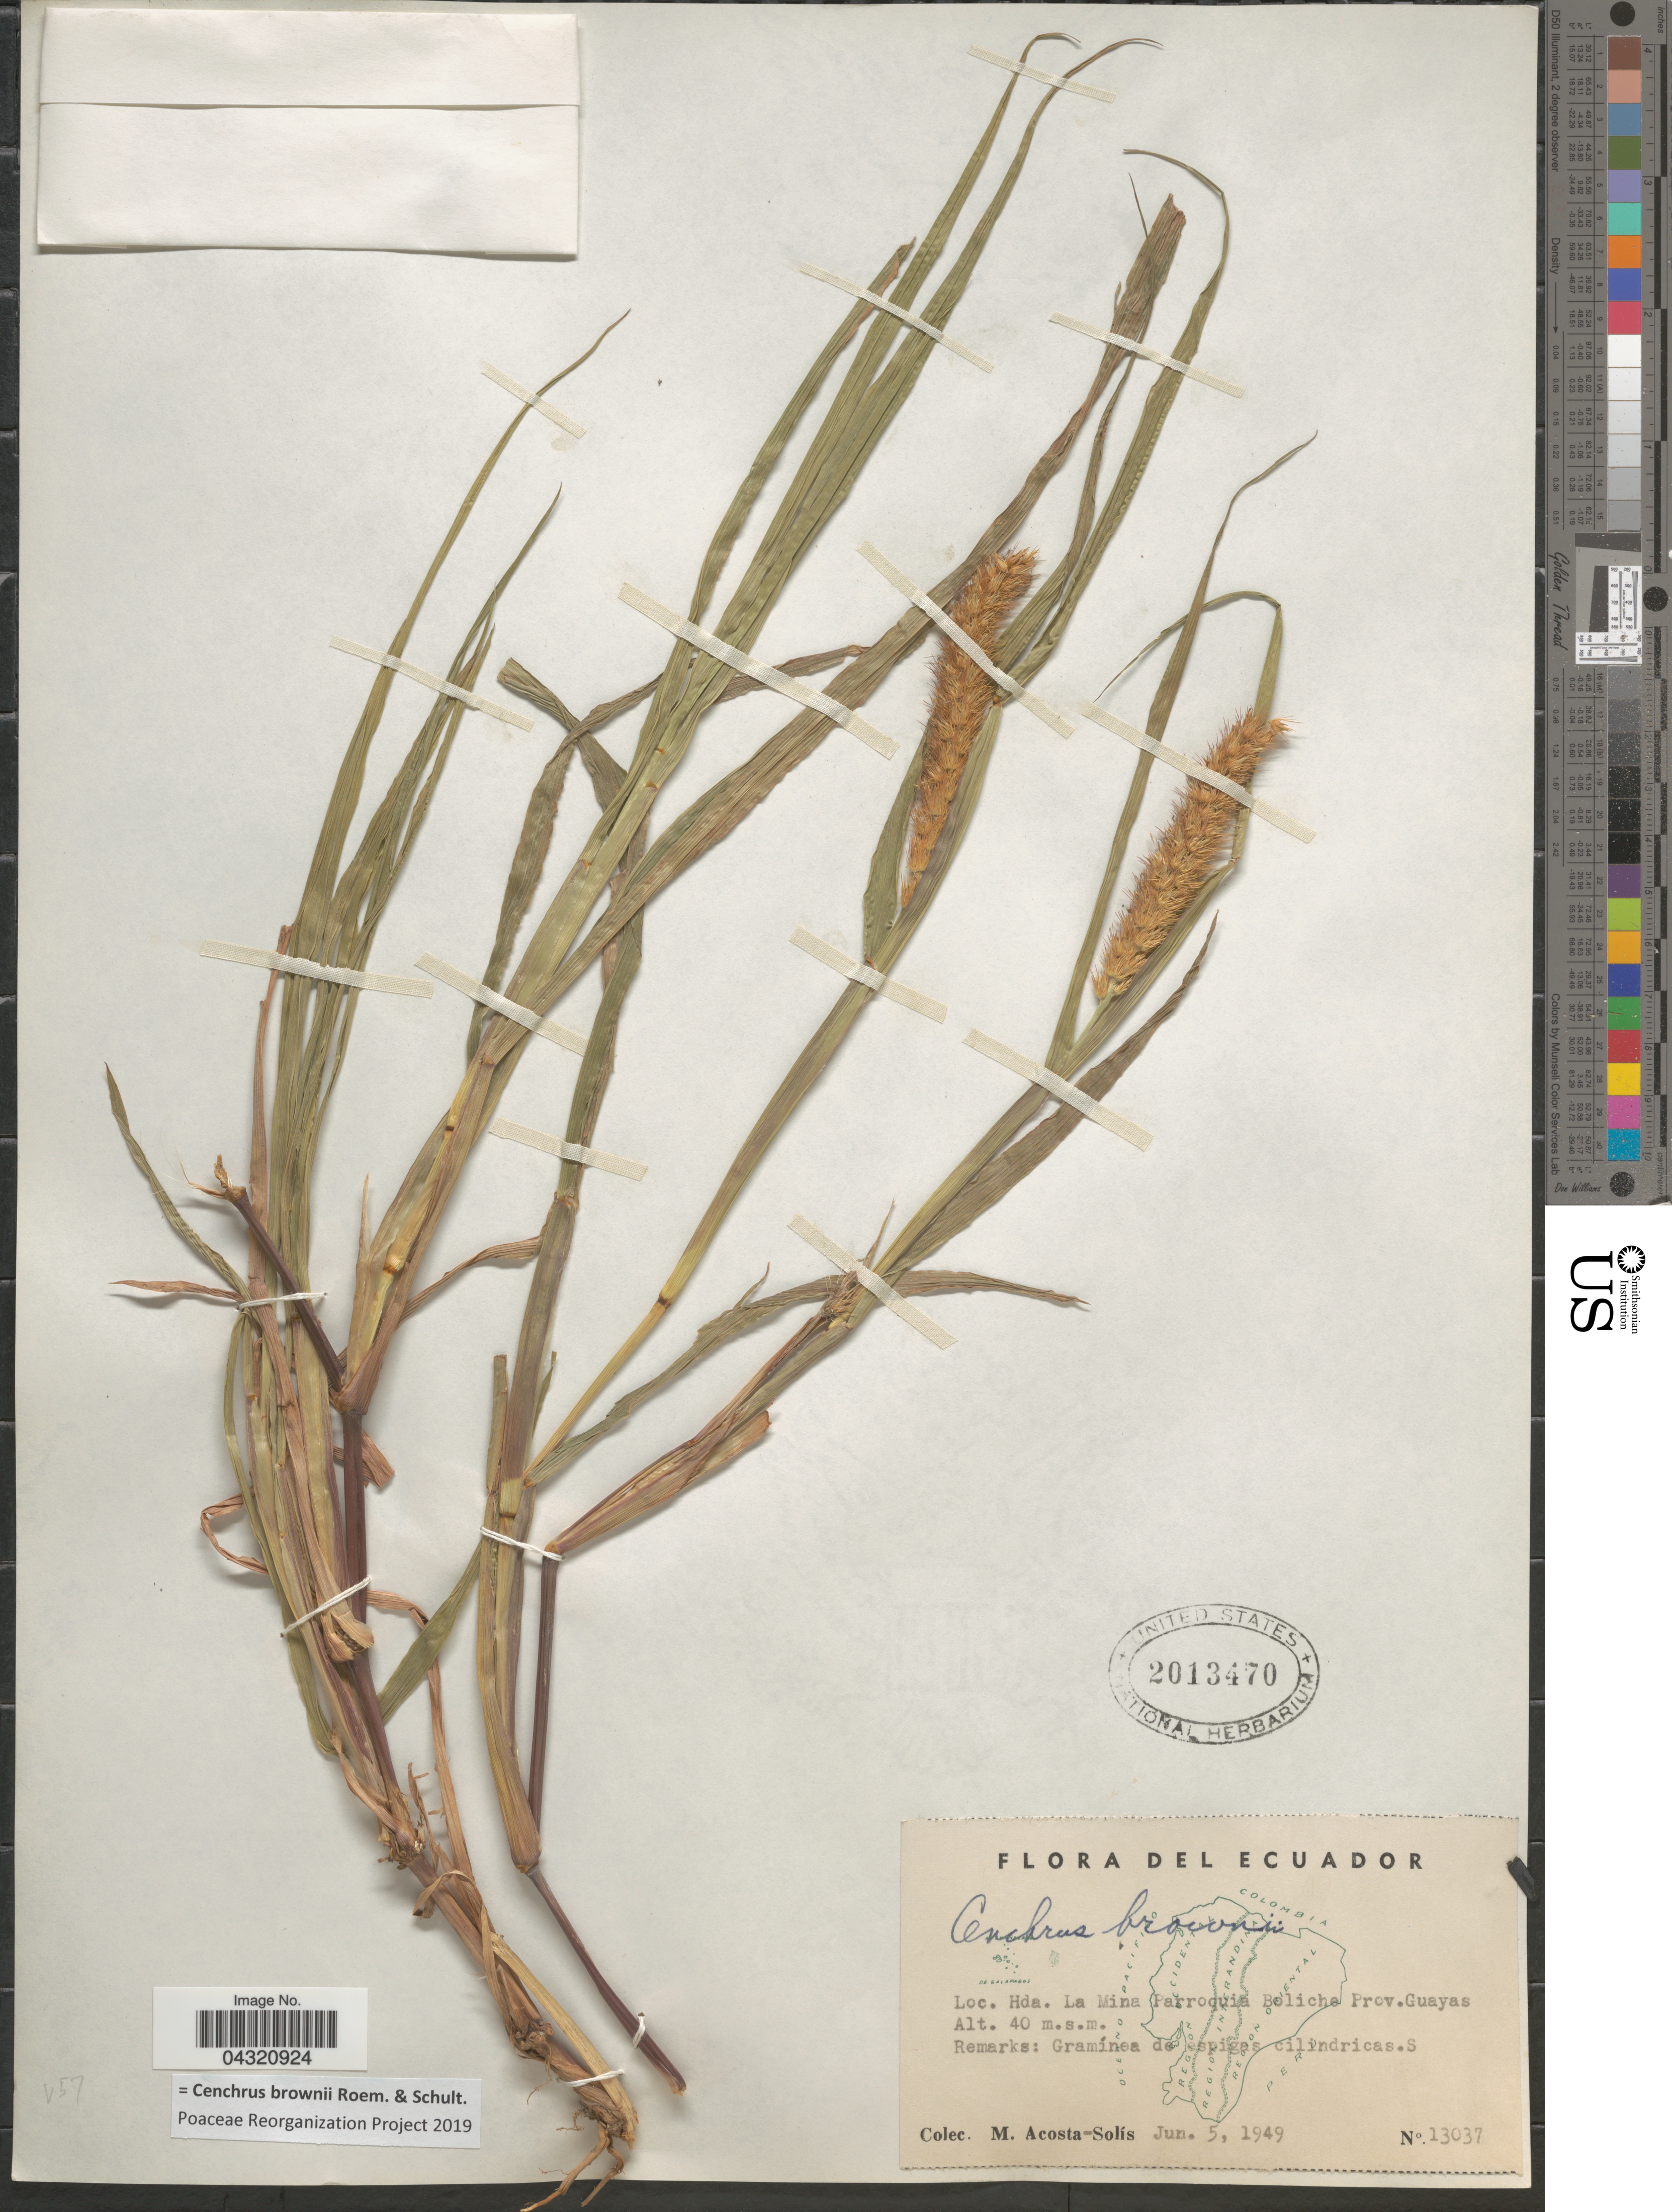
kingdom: Plantae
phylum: Tracheophyta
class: Liliopsida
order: Poales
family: Poaceae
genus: Cenchrus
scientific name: Cenchrus brownii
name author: Roem. & Schult.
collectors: M. Acosta Solis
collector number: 13037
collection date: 1949-06-05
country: Ecuador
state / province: Guayas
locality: Hda. La Mina Parroquia.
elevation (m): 40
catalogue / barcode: US 2013470